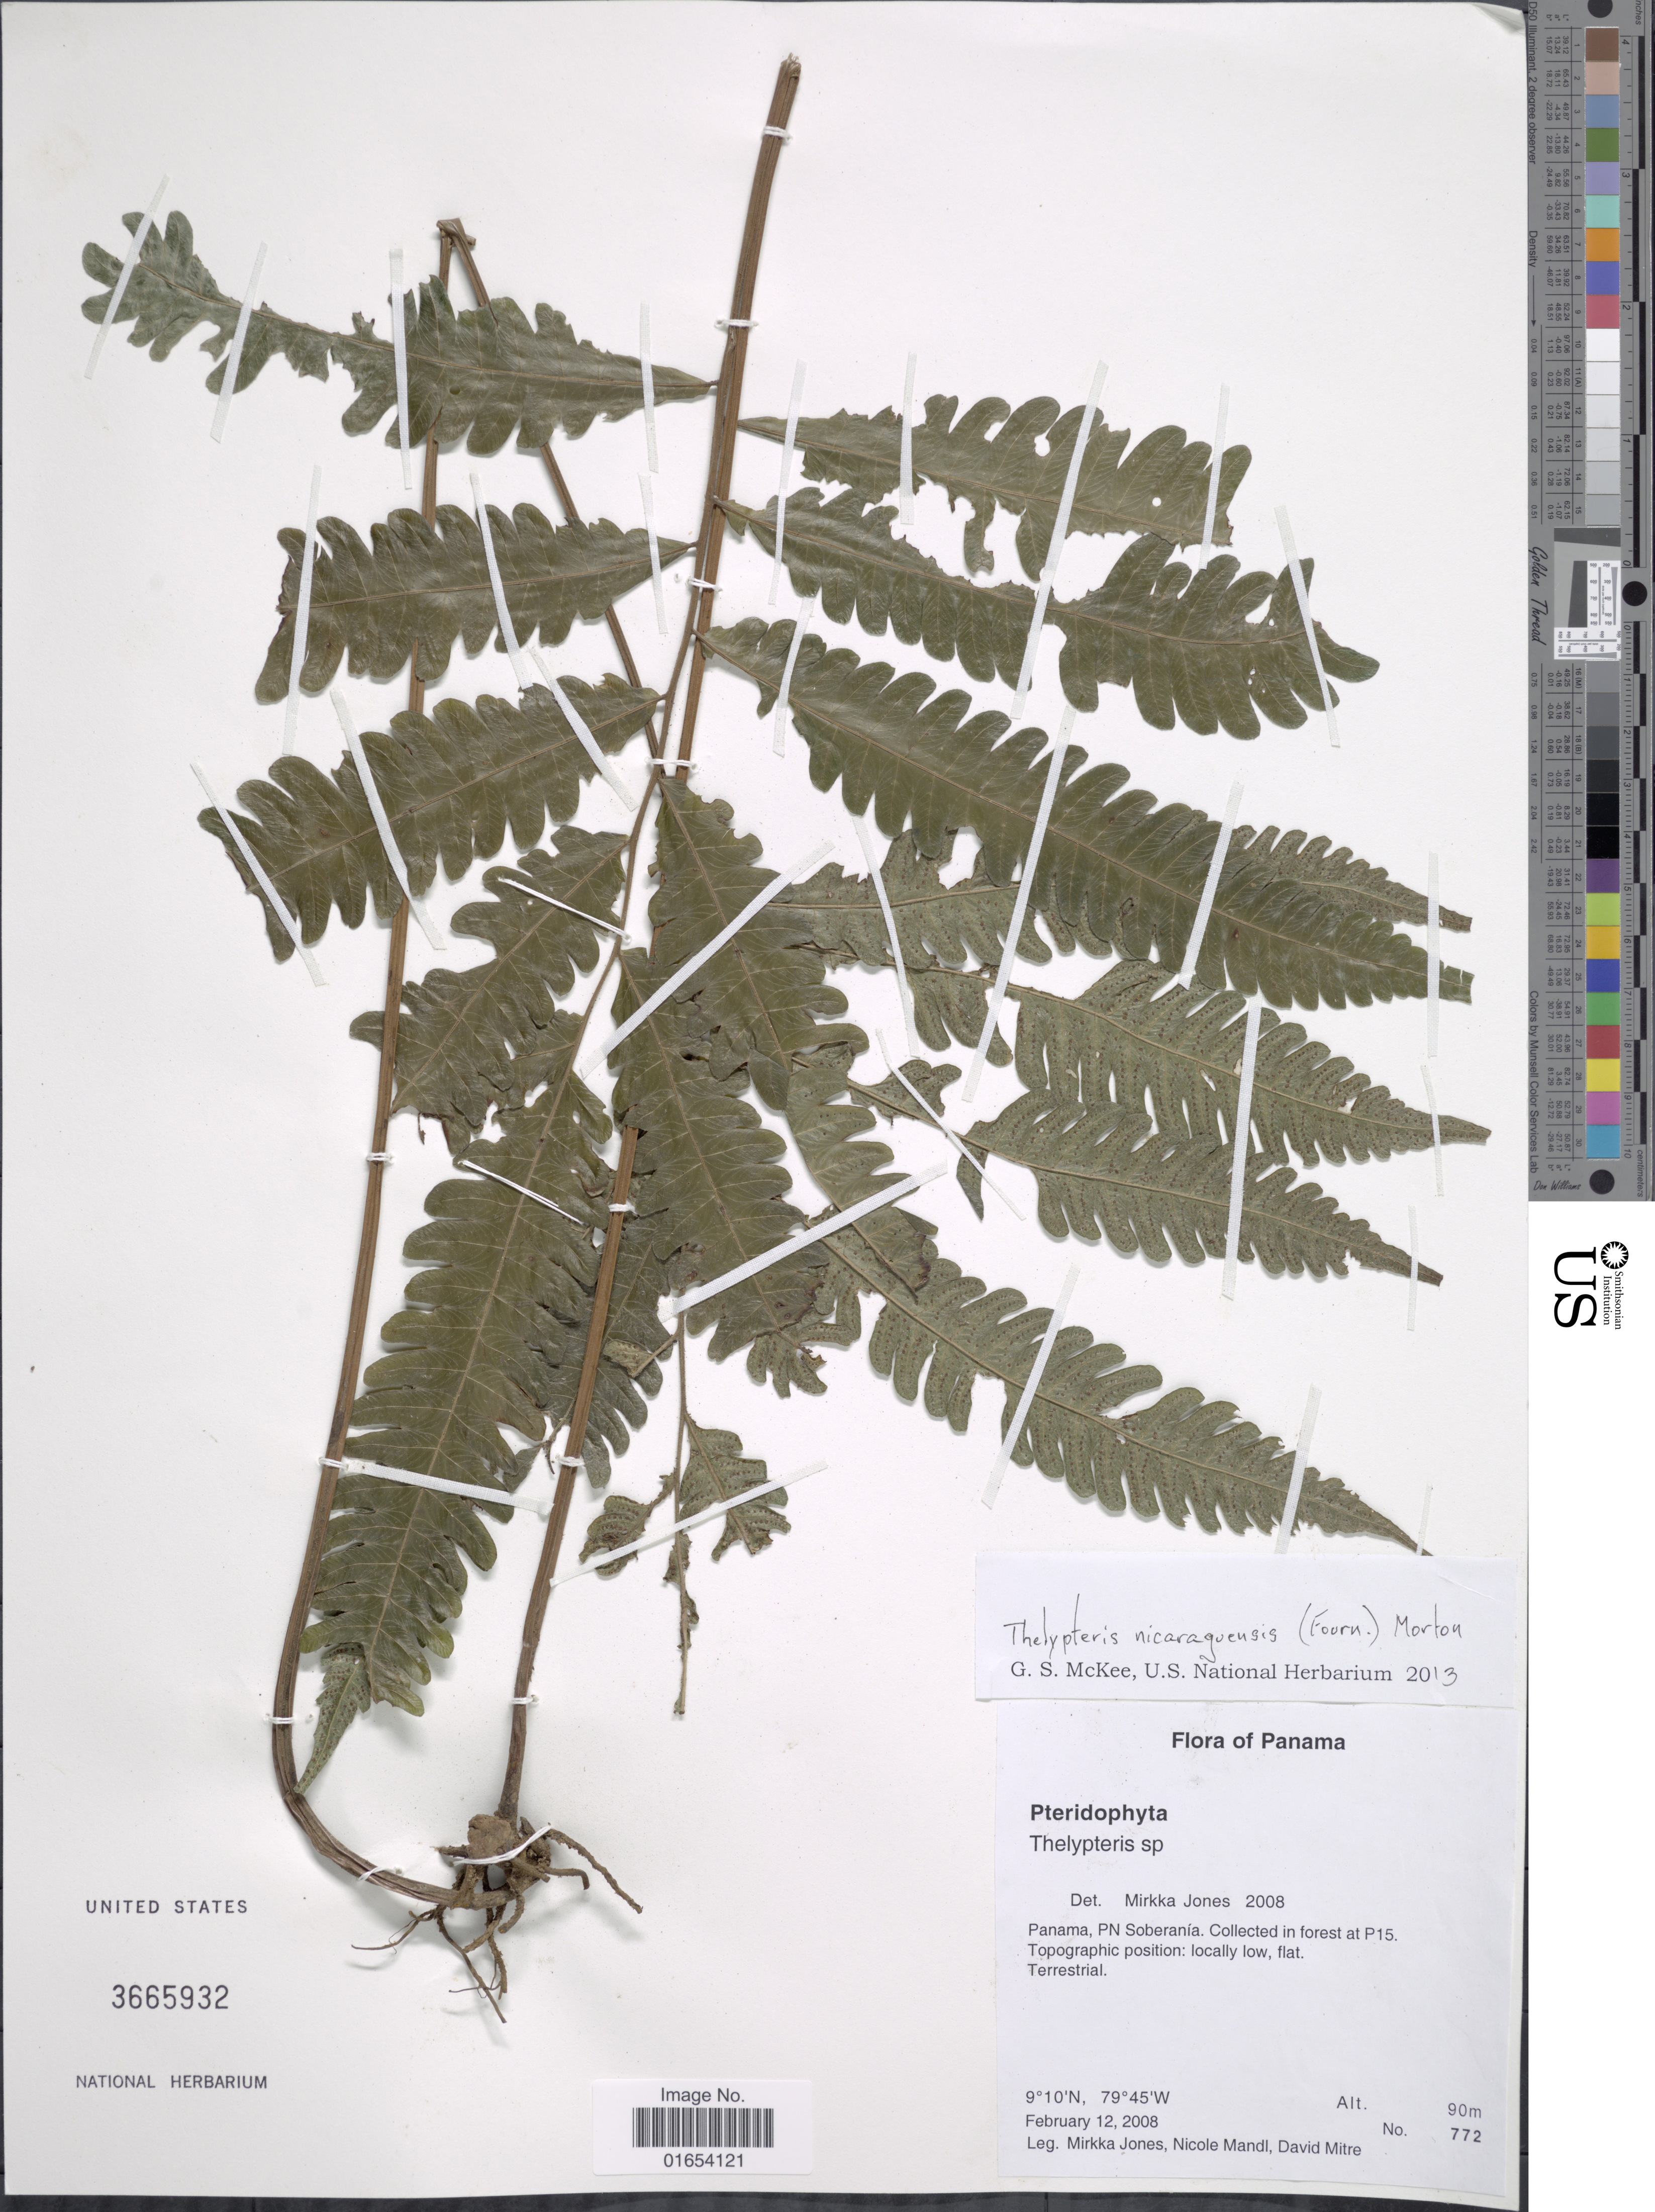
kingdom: Plantae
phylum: Tracheophyta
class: Polypodiopsida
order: Polypodiales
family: Thelypteridaceae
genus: Goniopteris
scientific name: Goniopteris nicaraguensis (C. Chr.) comb. nov., ined 2015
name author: (C. Chr.)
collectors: M. Jones, N. Mandl & D. Mitre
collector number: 772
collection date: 2008-02-12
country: Panama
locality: Panama, PN Soberania, in forest at P15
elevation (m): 90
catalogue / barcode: US 3665932